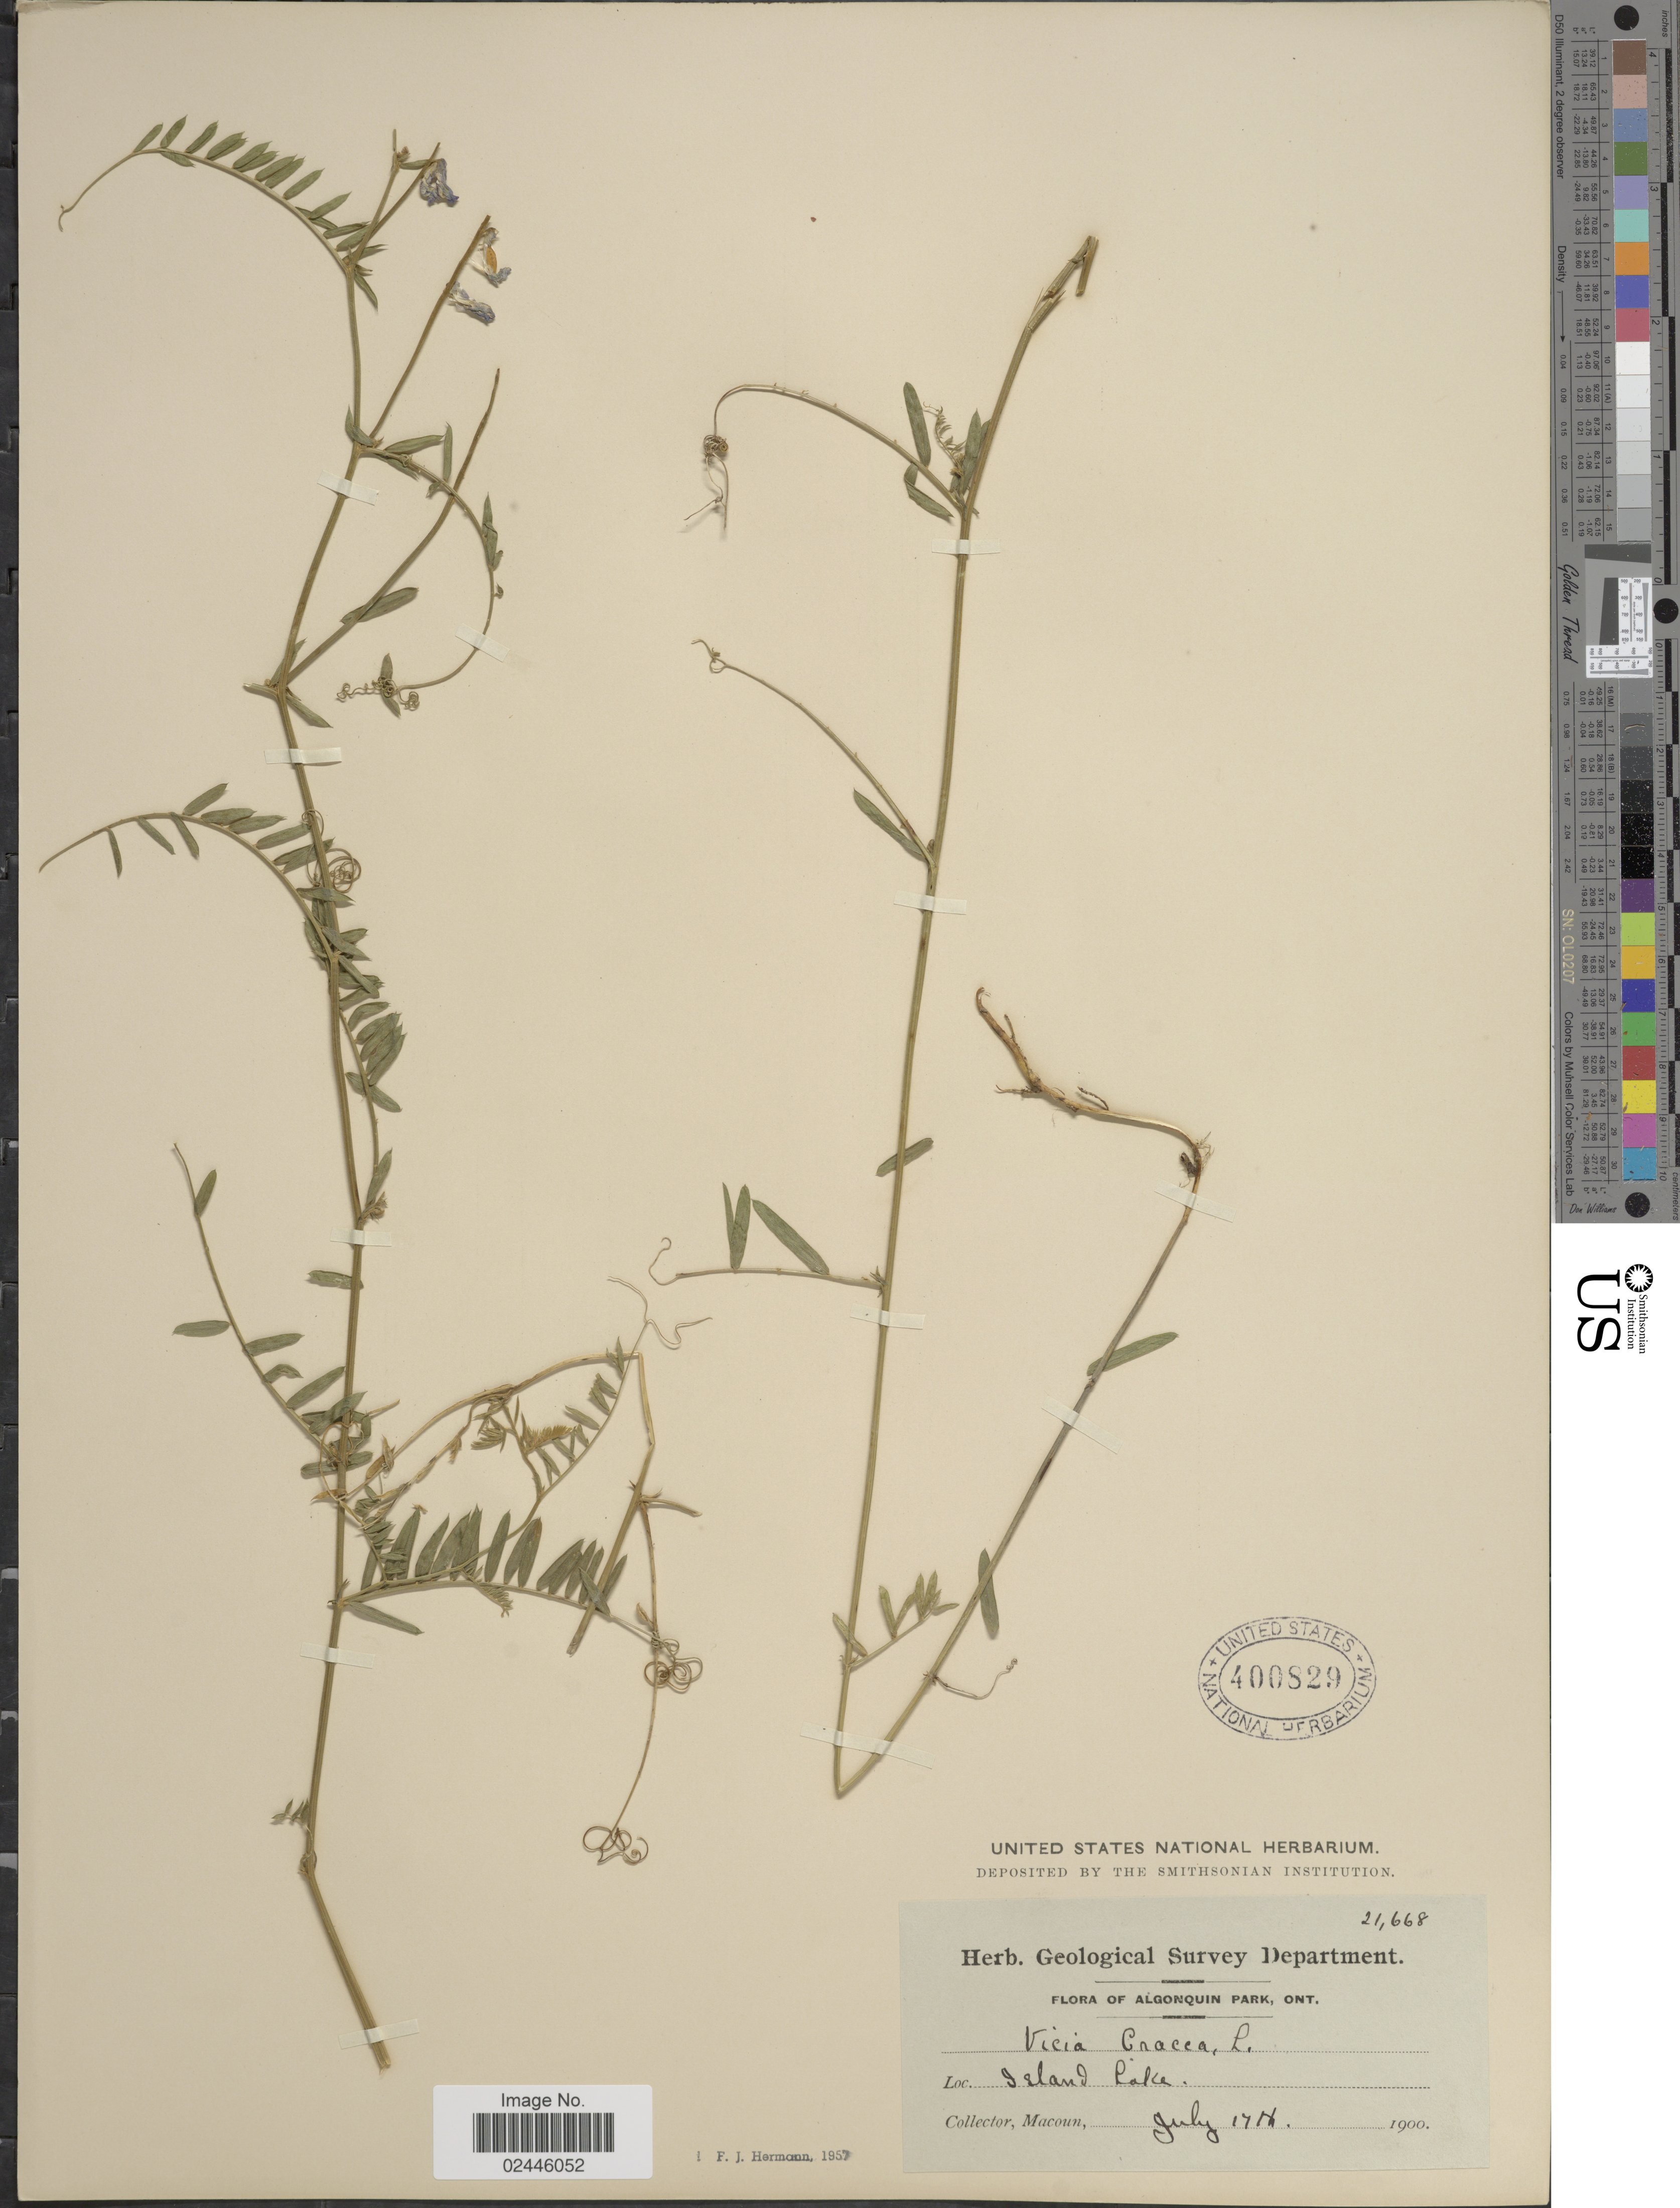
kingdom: Plantae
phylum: Tracheophyta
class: Magnoliopsida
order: Fabales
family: Fabaceae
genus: Vicia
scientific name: Vicia cracca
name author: L.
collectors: -- Macoun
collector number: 21668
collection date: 1900-07-17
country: Canada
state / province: Ontario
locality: Algonquin Park, Island Lake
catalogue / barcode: US 400829